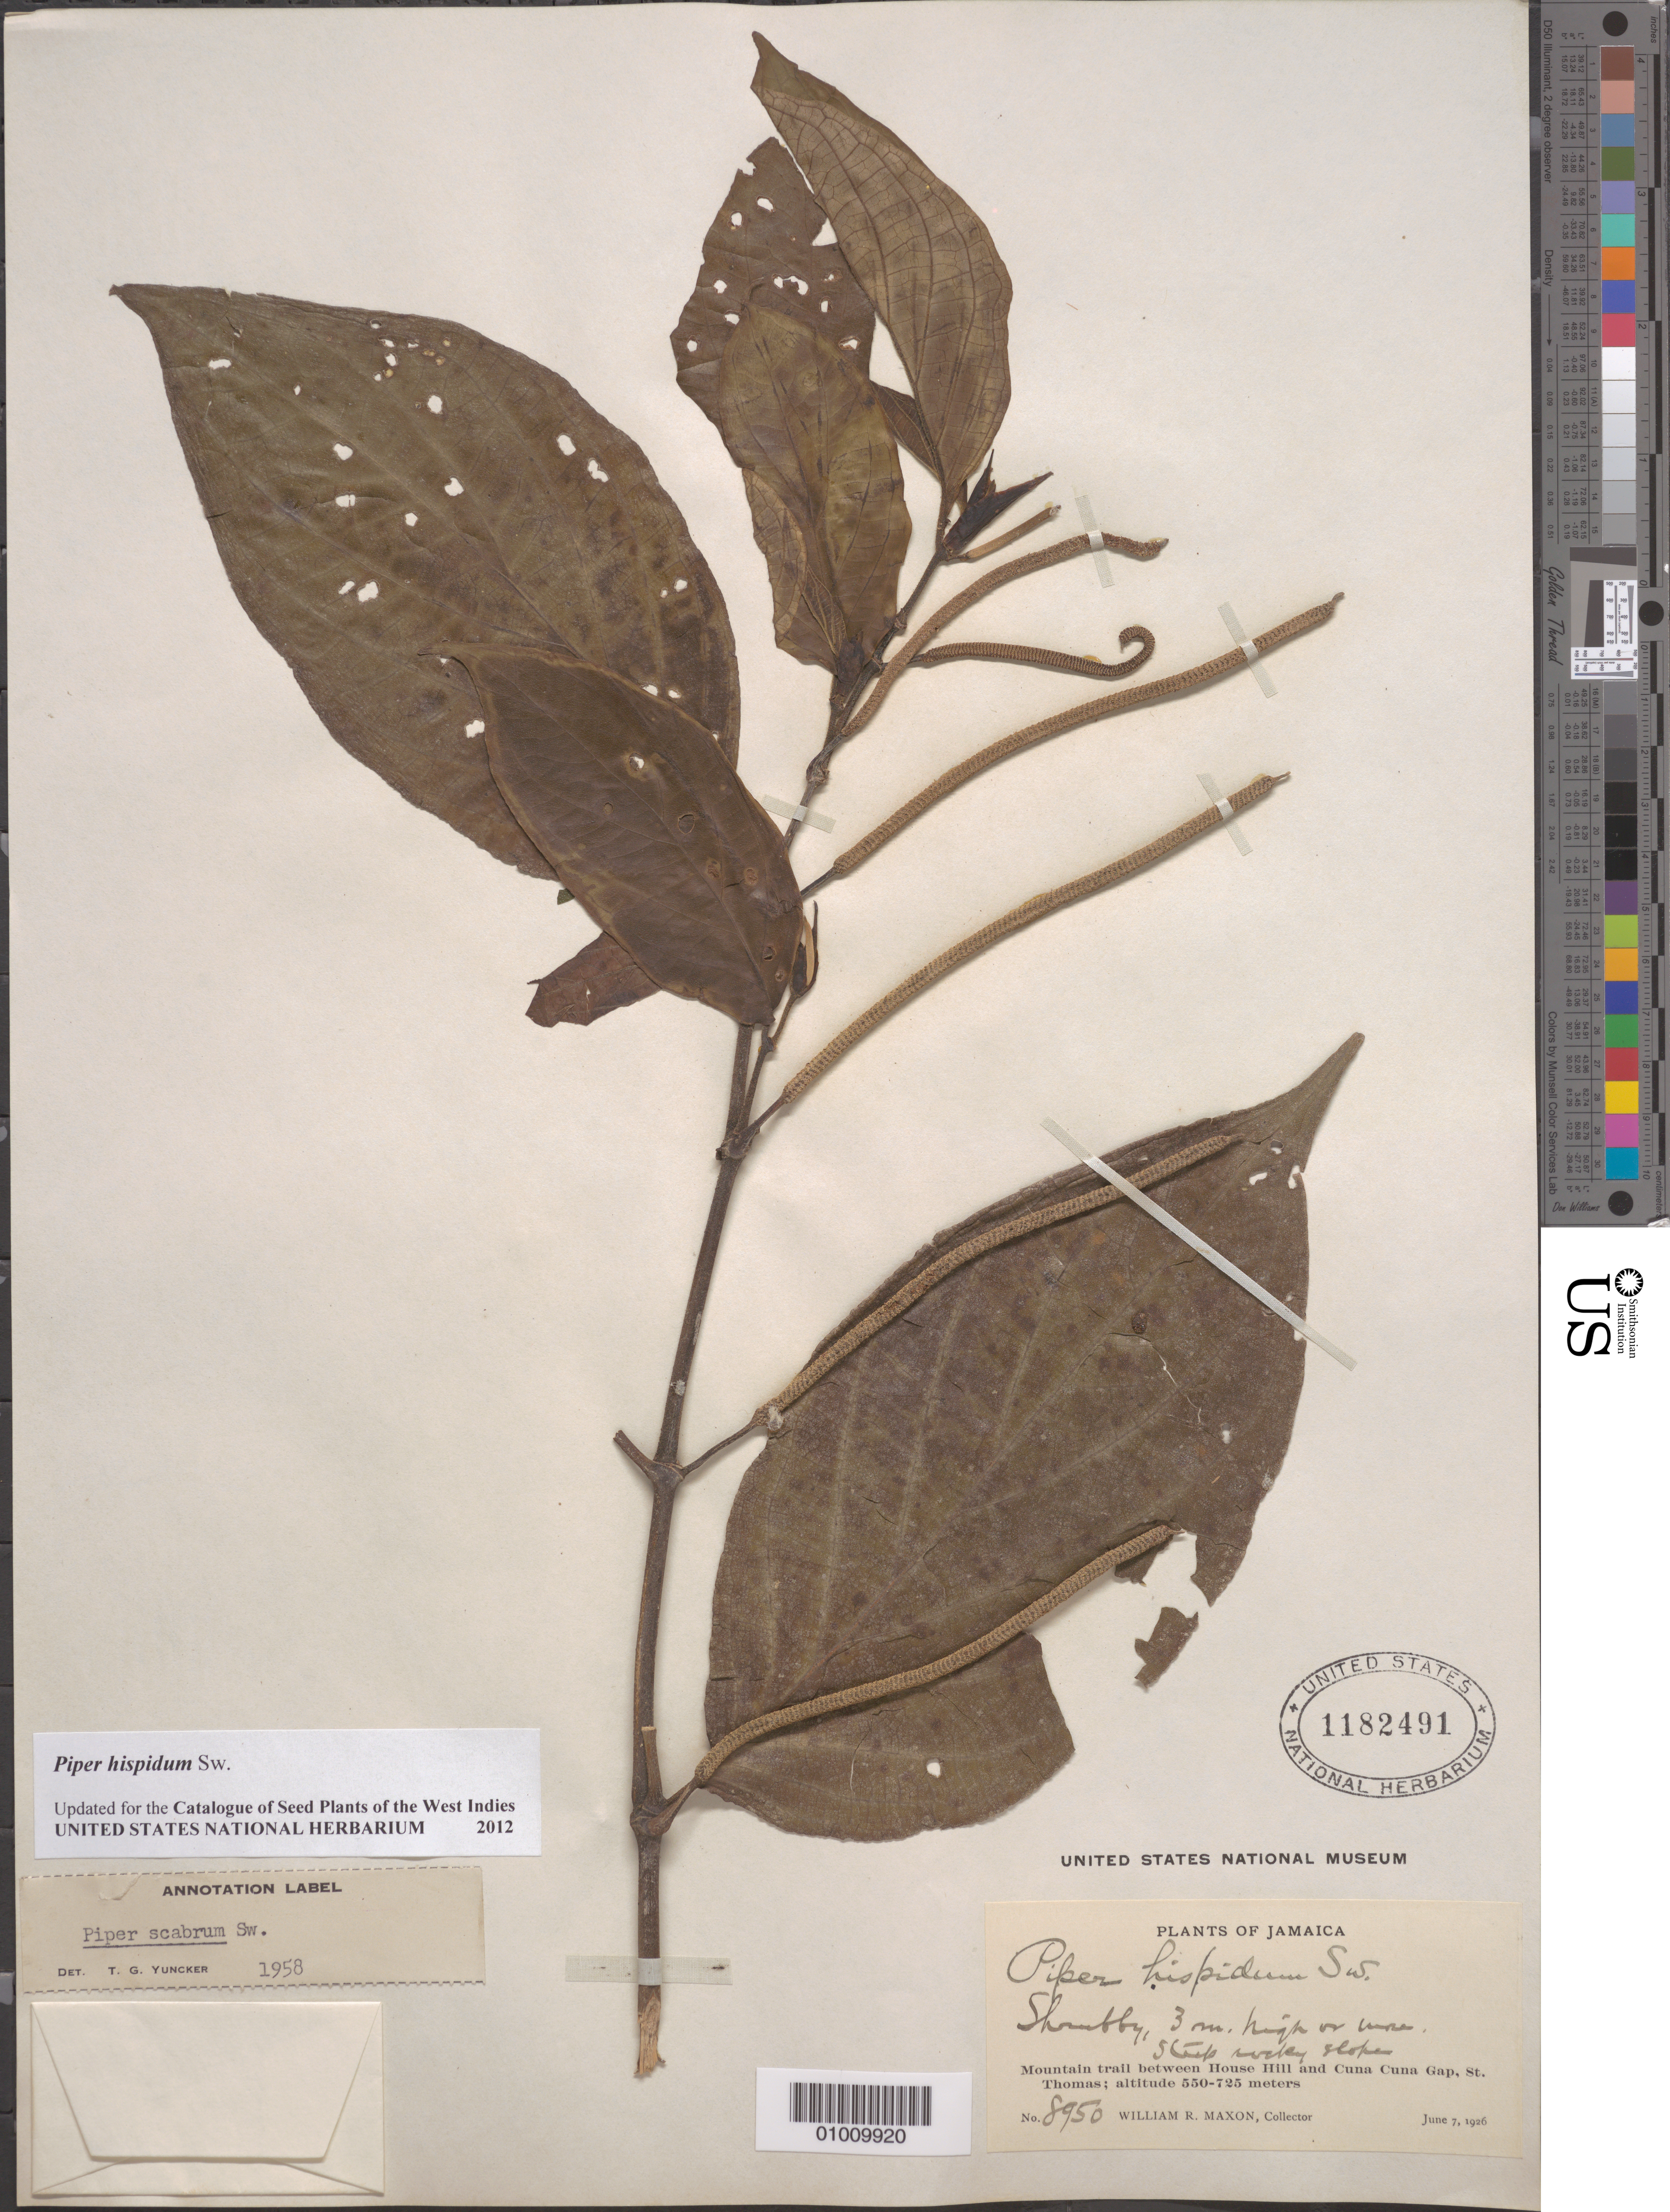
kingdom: Plantae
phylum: Tracheophyta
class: Magnoliopsida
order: Piperales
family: Piperaceae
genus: Piper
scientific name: Piper scabrum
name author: Sw.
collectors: W. R. Maxon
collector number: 8950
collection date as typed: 07 Jun 1926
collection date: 1926-06-07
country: Jamaica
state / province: Saint Thomas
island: Jamaica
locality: Mountain trail between House Hill and Cuna Cuna Gap along steep rocky slopes.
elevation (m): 550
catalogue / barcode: US 1182491